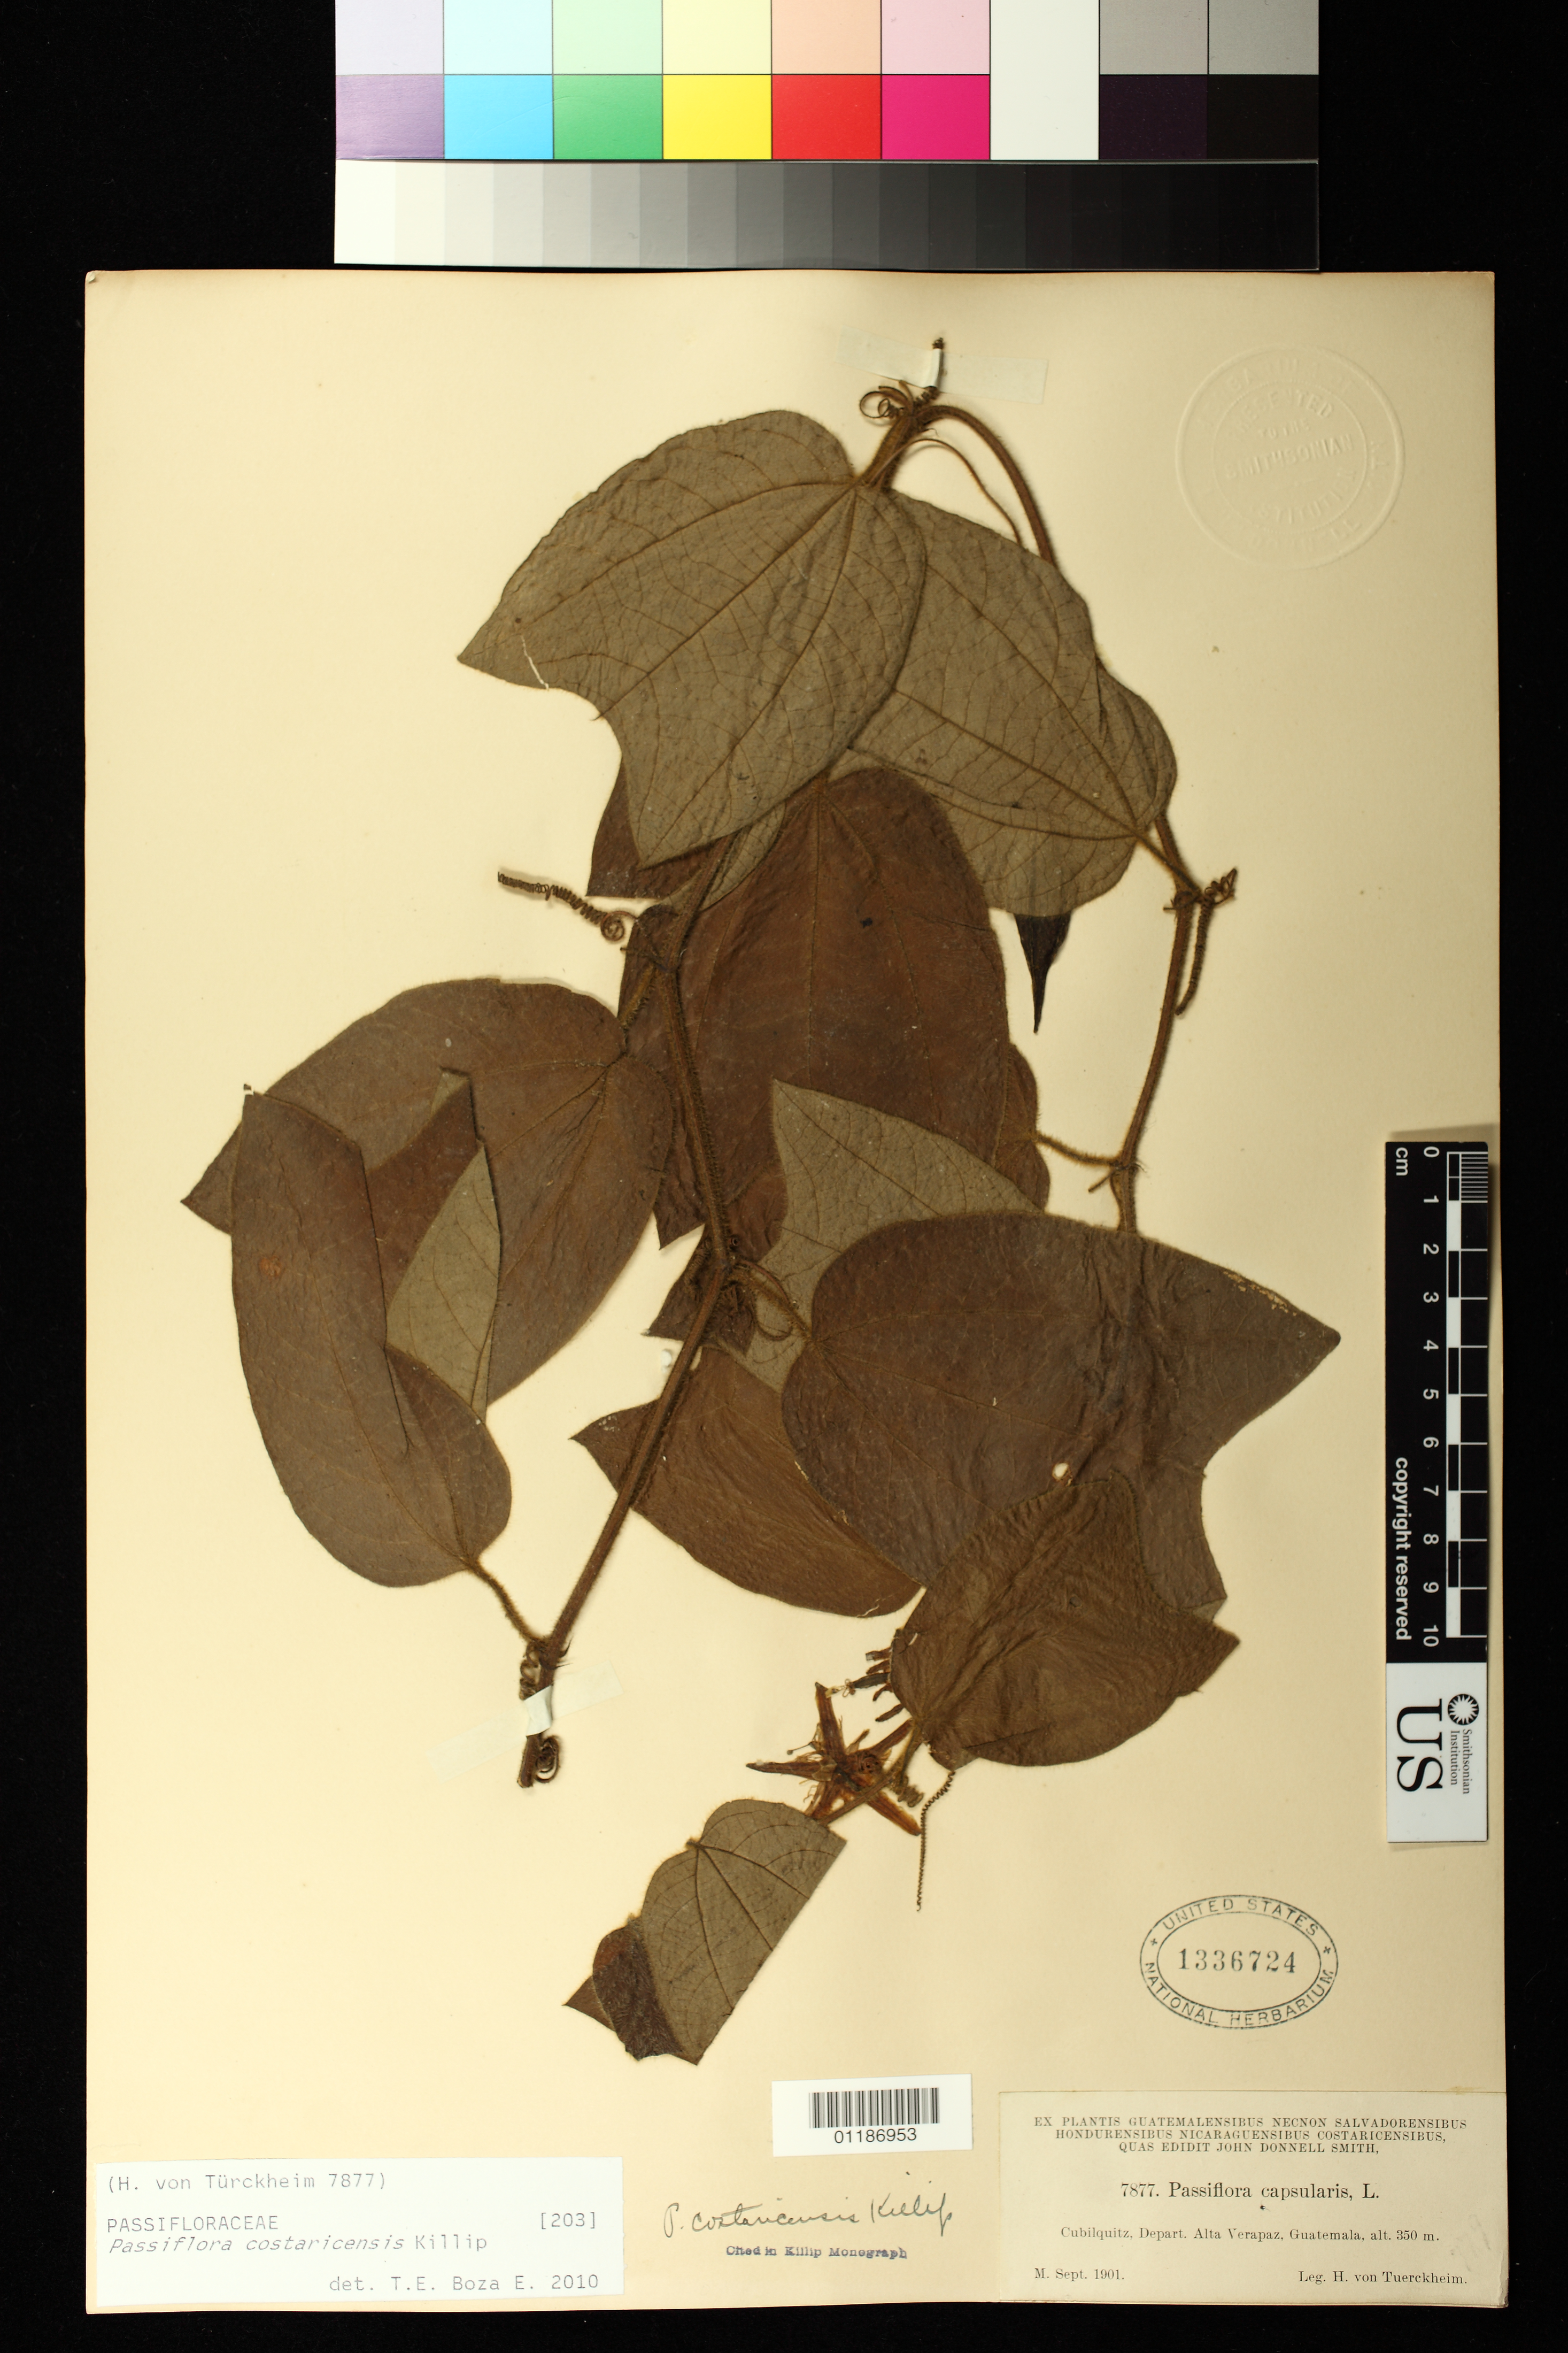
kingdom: Plantae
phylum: Tracheophyta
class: Magnoliopsida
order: Malpighiales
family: Passifloraceae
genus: Passiflora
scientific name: Passiflora costaricensis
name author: Killip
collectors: H. von Türckheim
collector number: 7877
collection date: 1909-09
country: Guatemala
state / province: Alta Verapaz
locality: Cubilquitz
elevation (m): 1549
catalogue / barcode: US 1336724